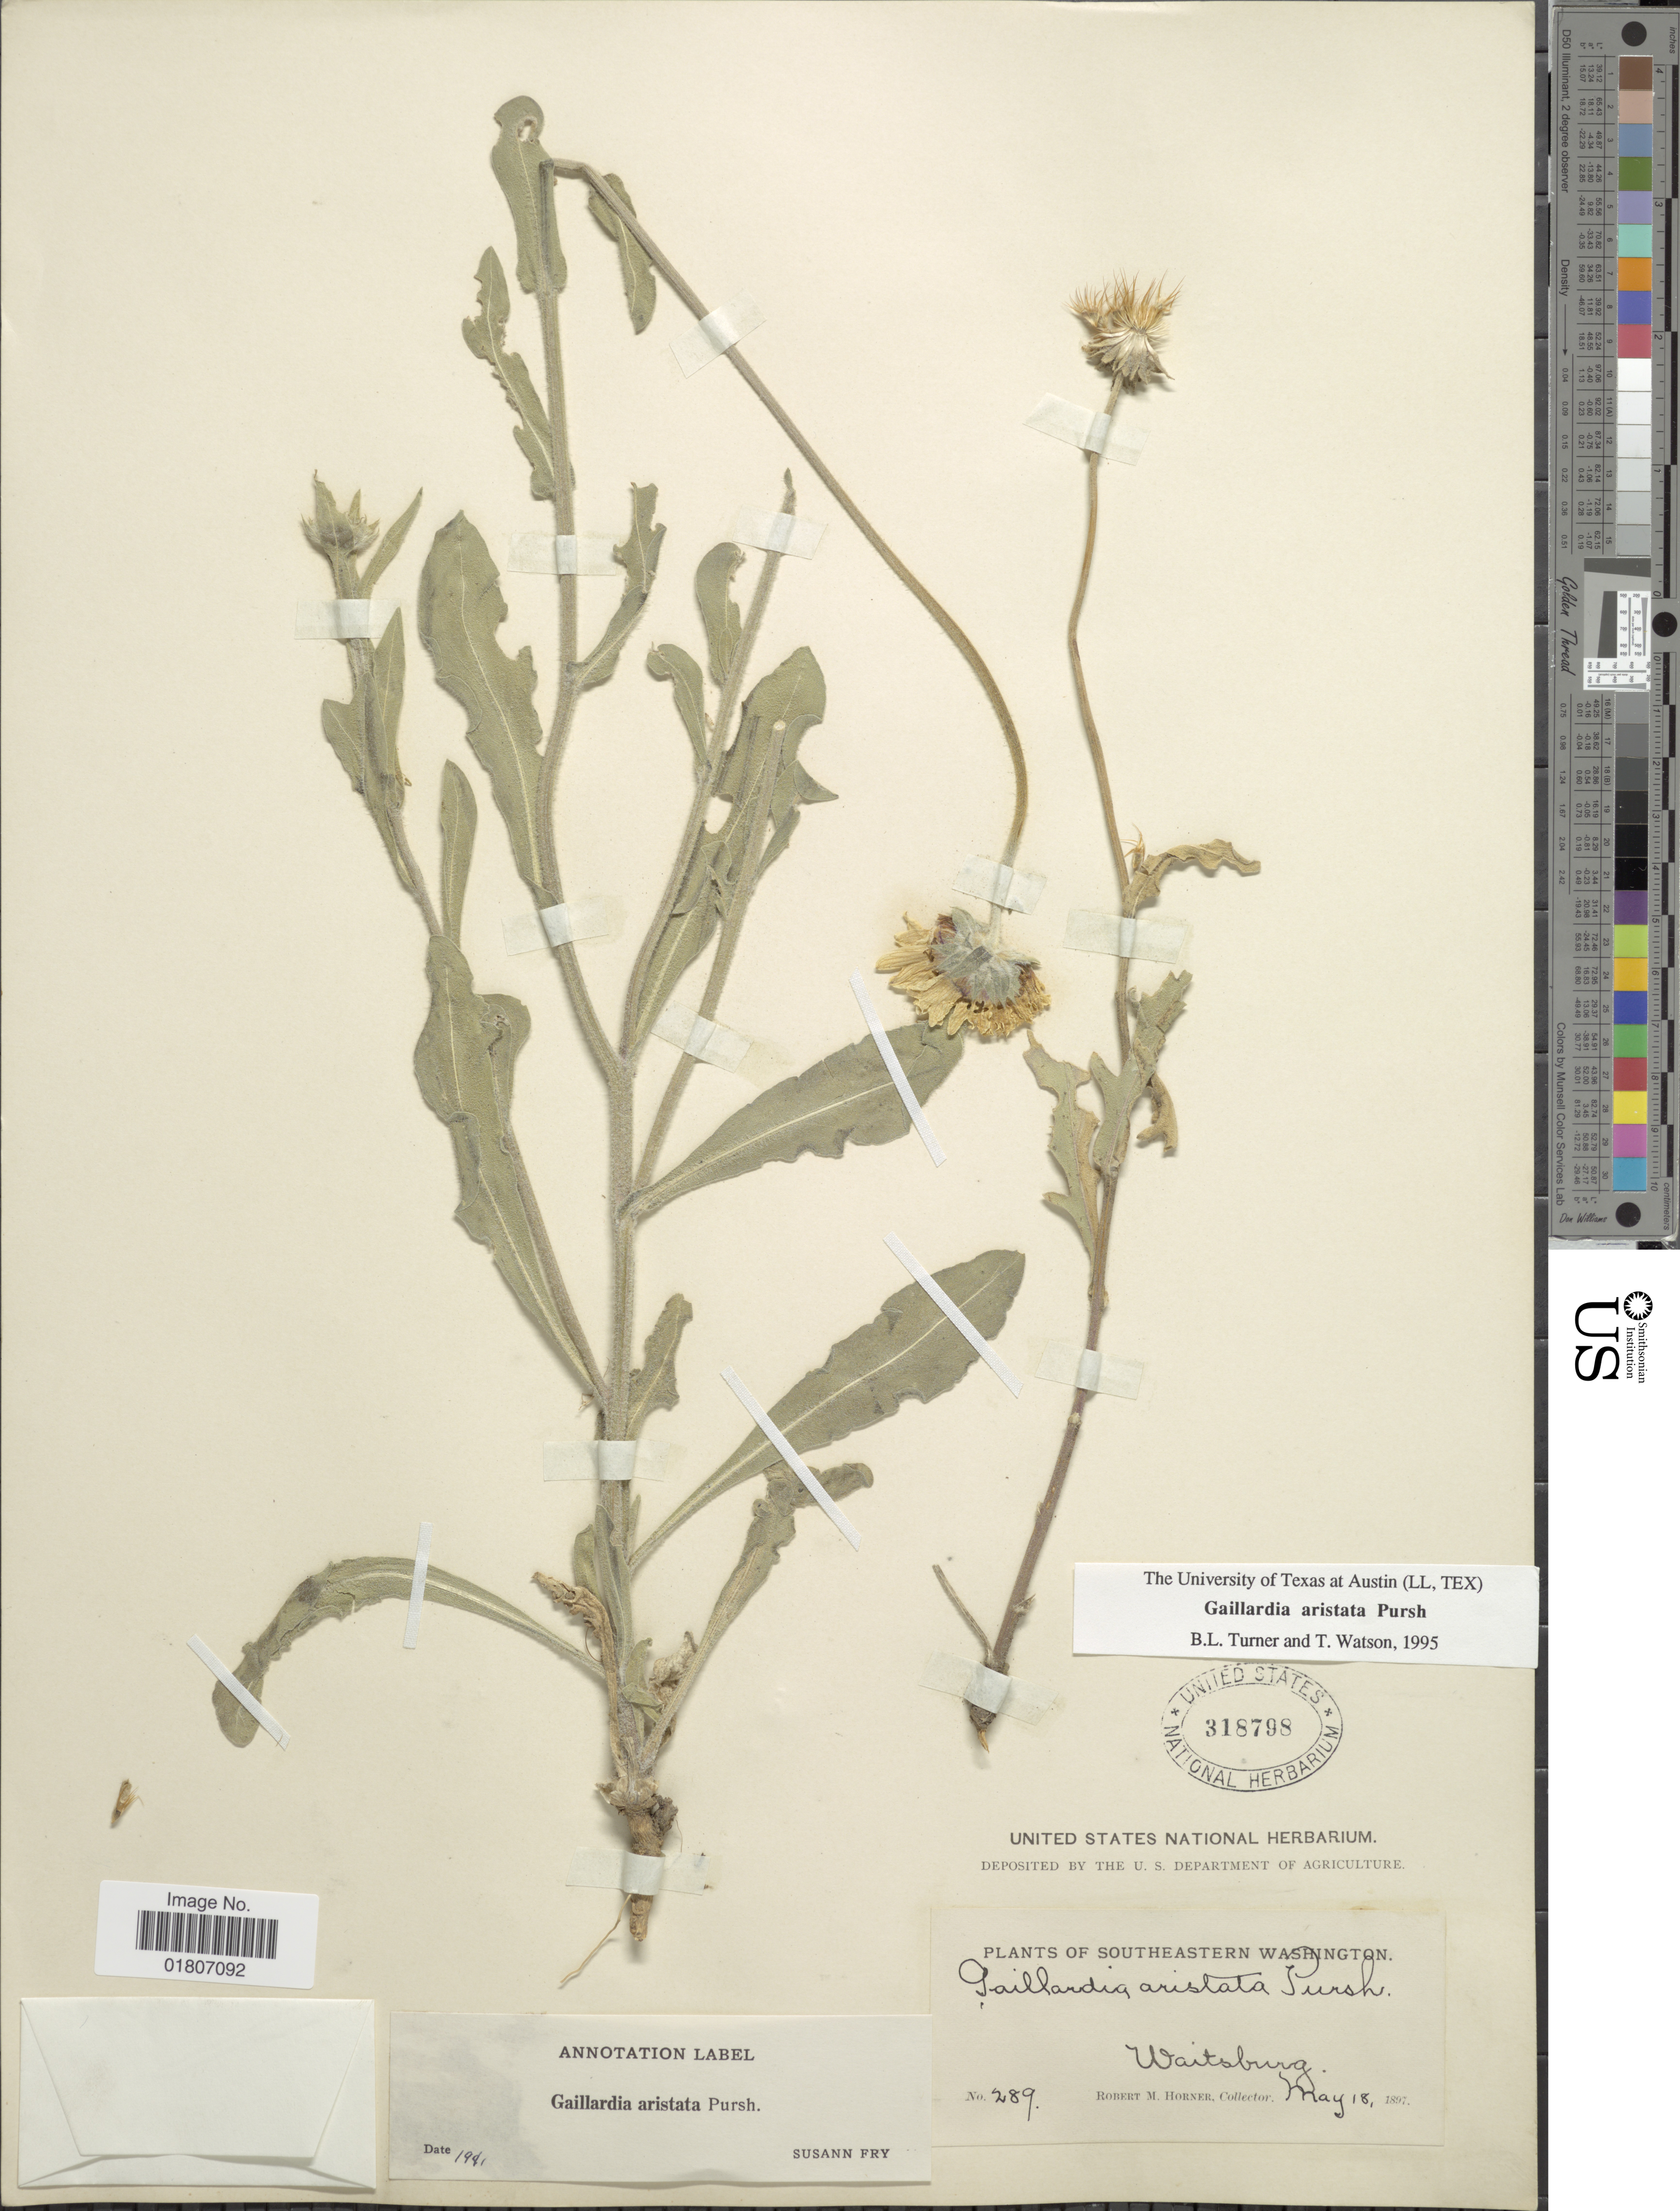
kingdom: Plantae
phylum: Tracheophyta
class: Magnoliopsida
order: Asterales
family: Asteraceae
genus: Gaillardia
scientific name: Gaillardia aristata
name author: Pursh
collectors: R. Horner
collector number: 289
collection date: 1897-05-18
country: United States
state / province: Washington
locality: Southeastern Washington. Waitsburg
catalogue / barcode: US 318798